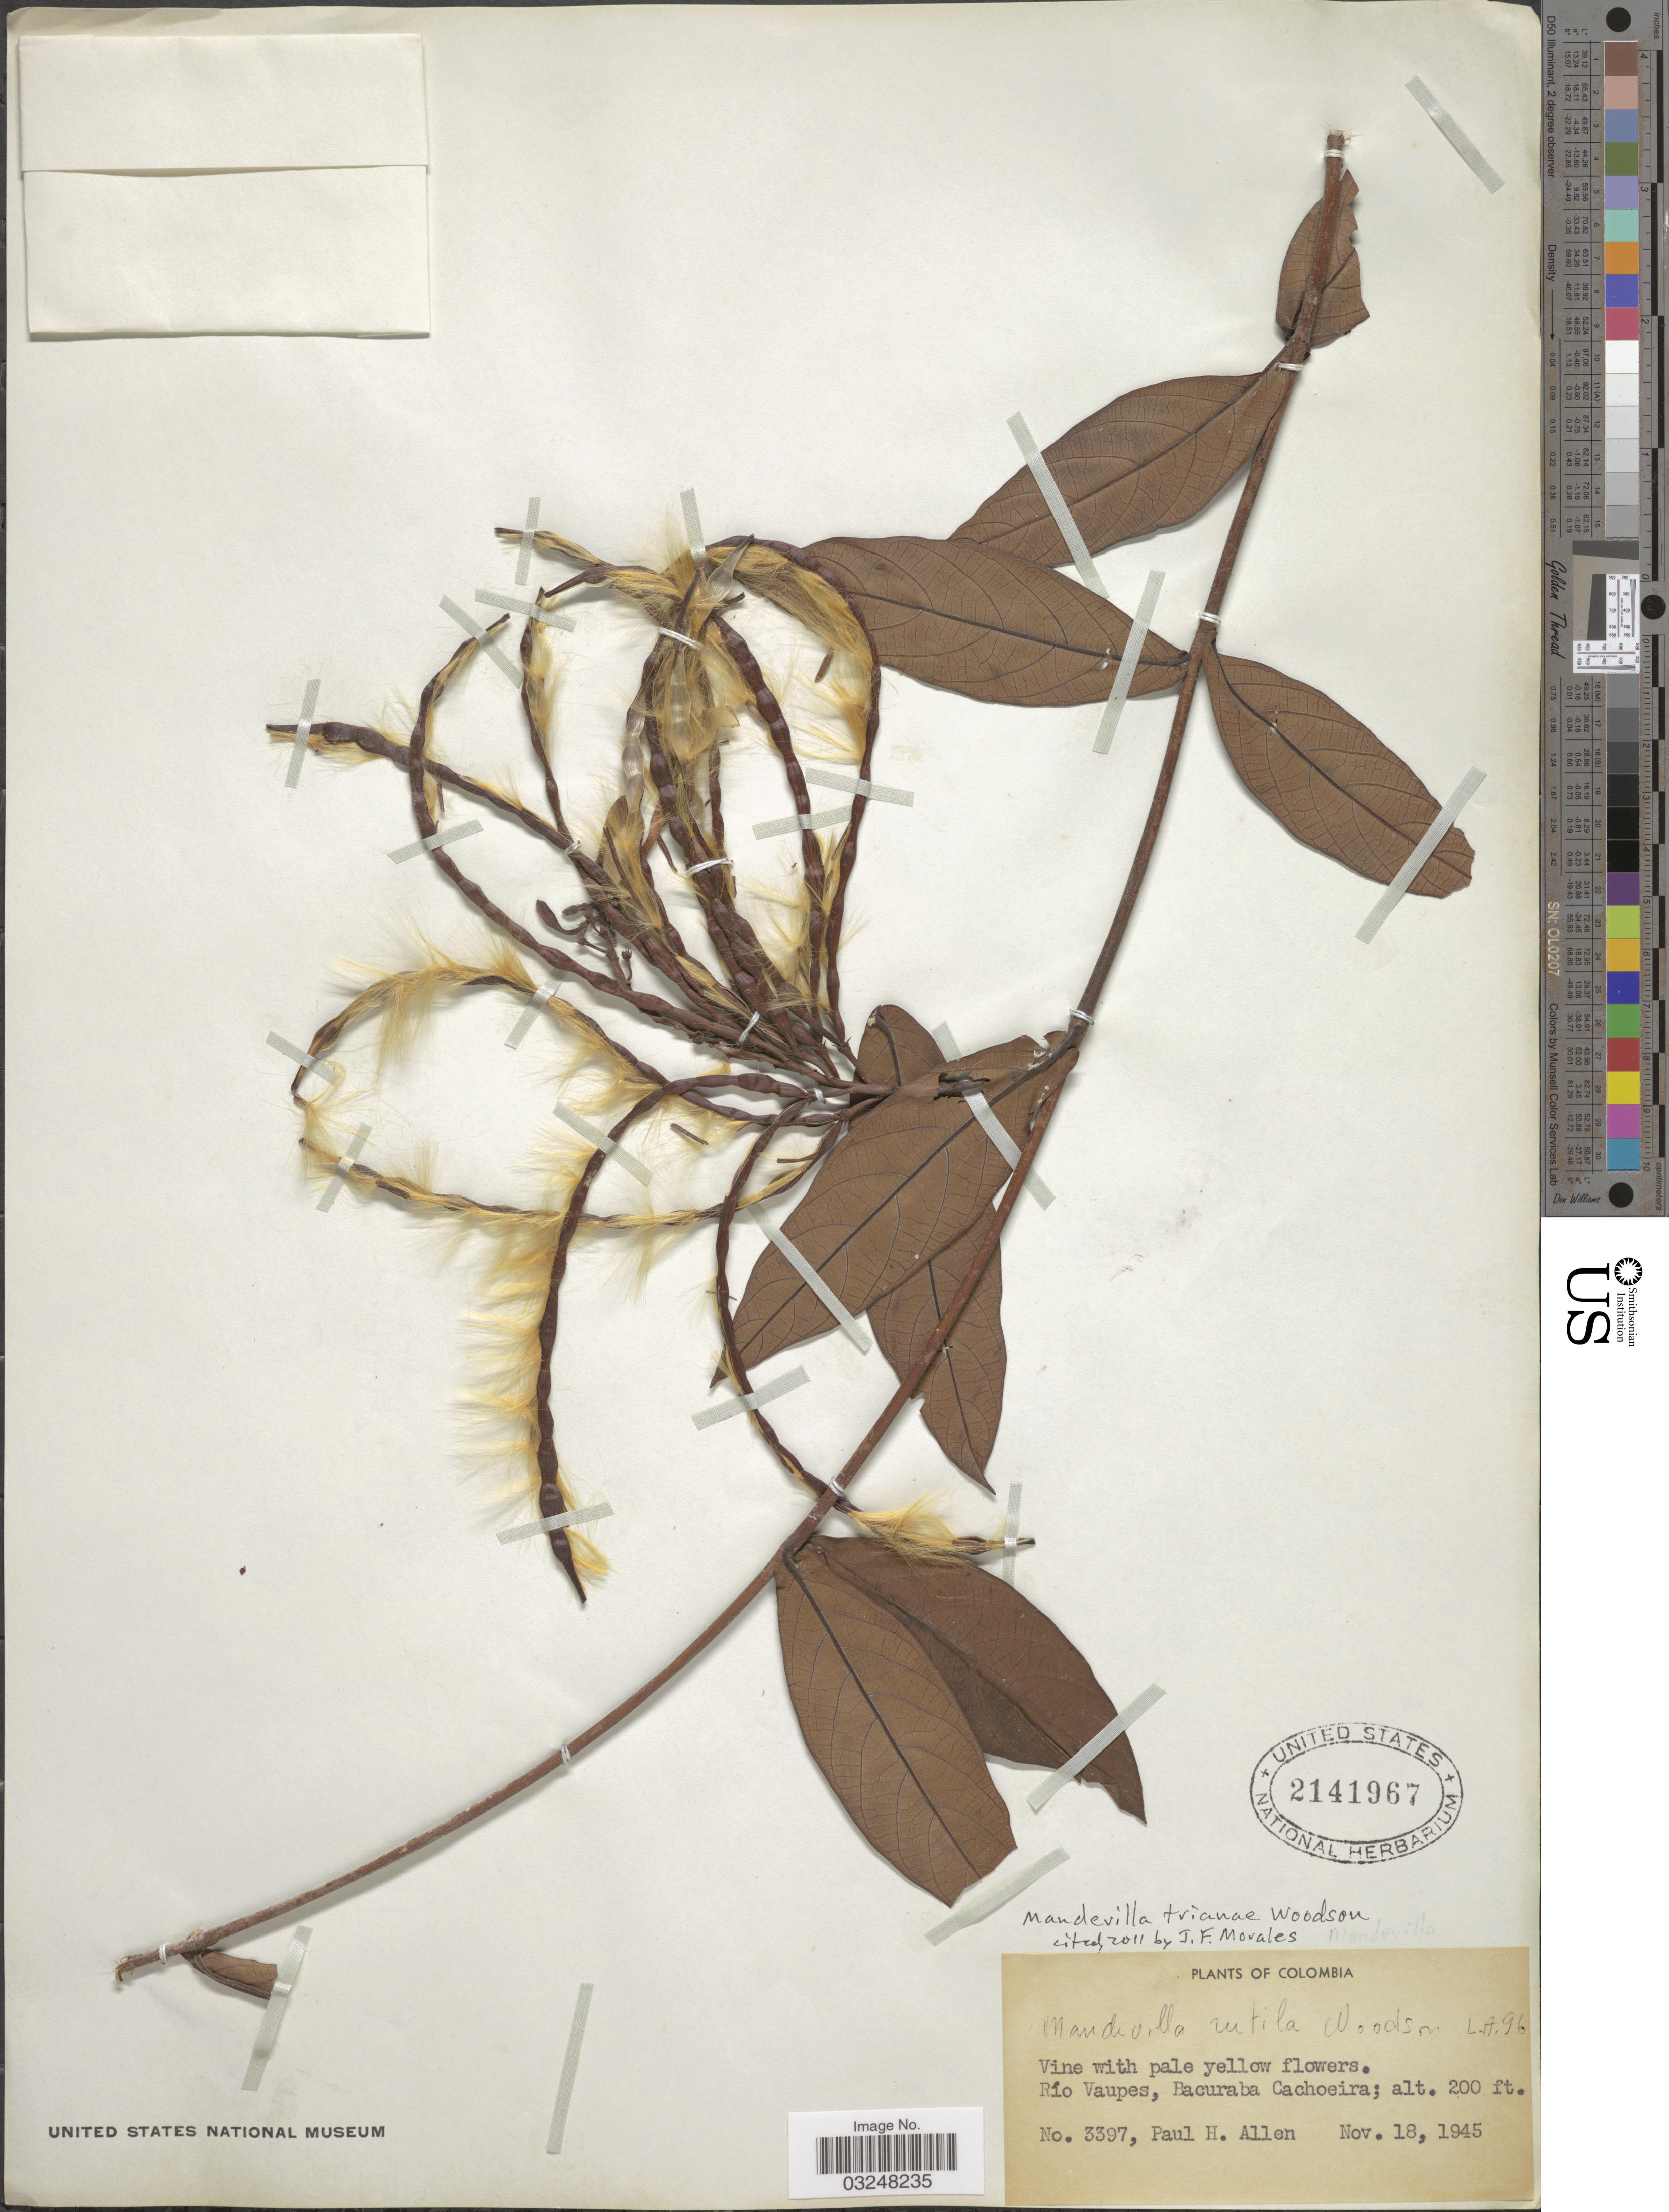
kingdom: Plantae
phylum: Tracheophyta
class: Magnoliopsida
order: Gentianales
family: Apocynaceae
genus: Mandevilla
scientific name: Mandevilla trianae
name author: Woodson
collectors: P. H. Allen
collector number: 3397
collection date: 1945-11-18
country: Colombia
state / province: Vaupés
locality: Río Vaupes, Bacuraba Cachoeira.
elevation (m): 61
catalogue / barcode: US 2141967